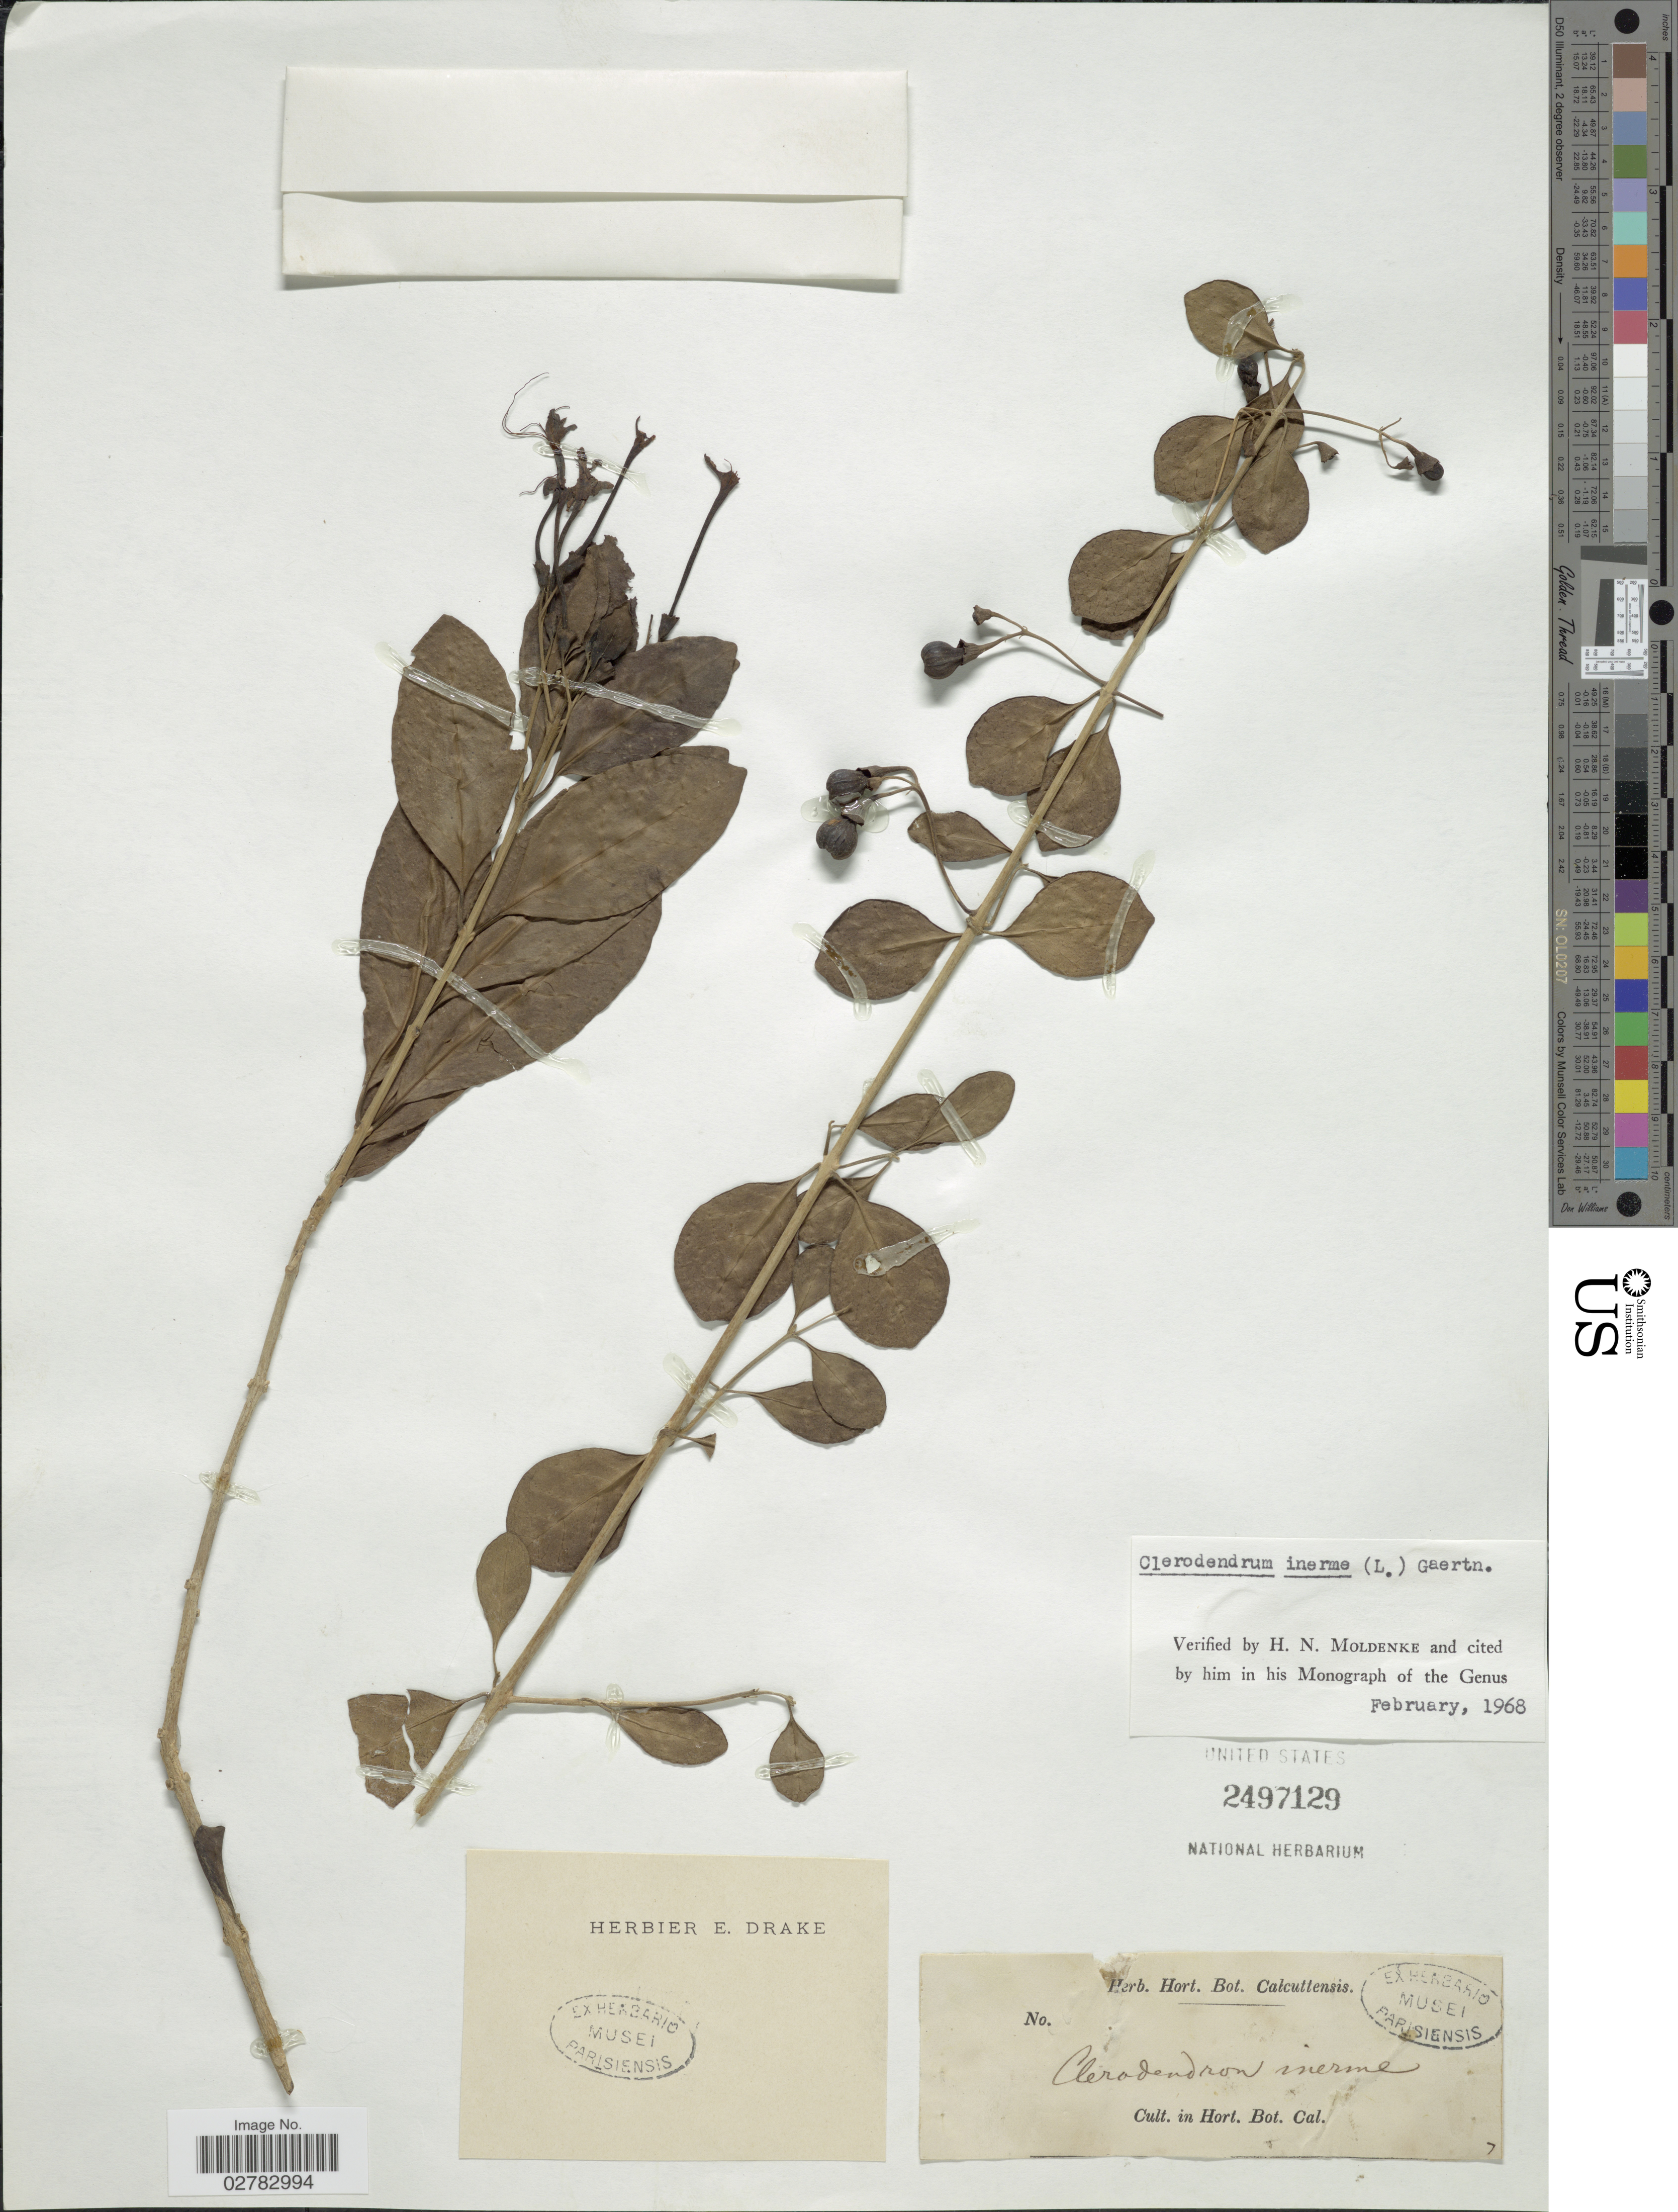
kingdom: Plantae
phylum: Tracheophyta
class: Magnoliopsida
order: Lamiales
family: Lamiaceae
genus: Clerodendrum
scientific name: Clerodendrum inerme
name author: (L.) Gaertn.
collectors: ex Herb. Hort. Bot. Calcuttensis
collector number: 7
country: India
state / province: West Bengal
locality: Cult. in Hort. Bot. Cal.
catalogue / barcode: US 2497129